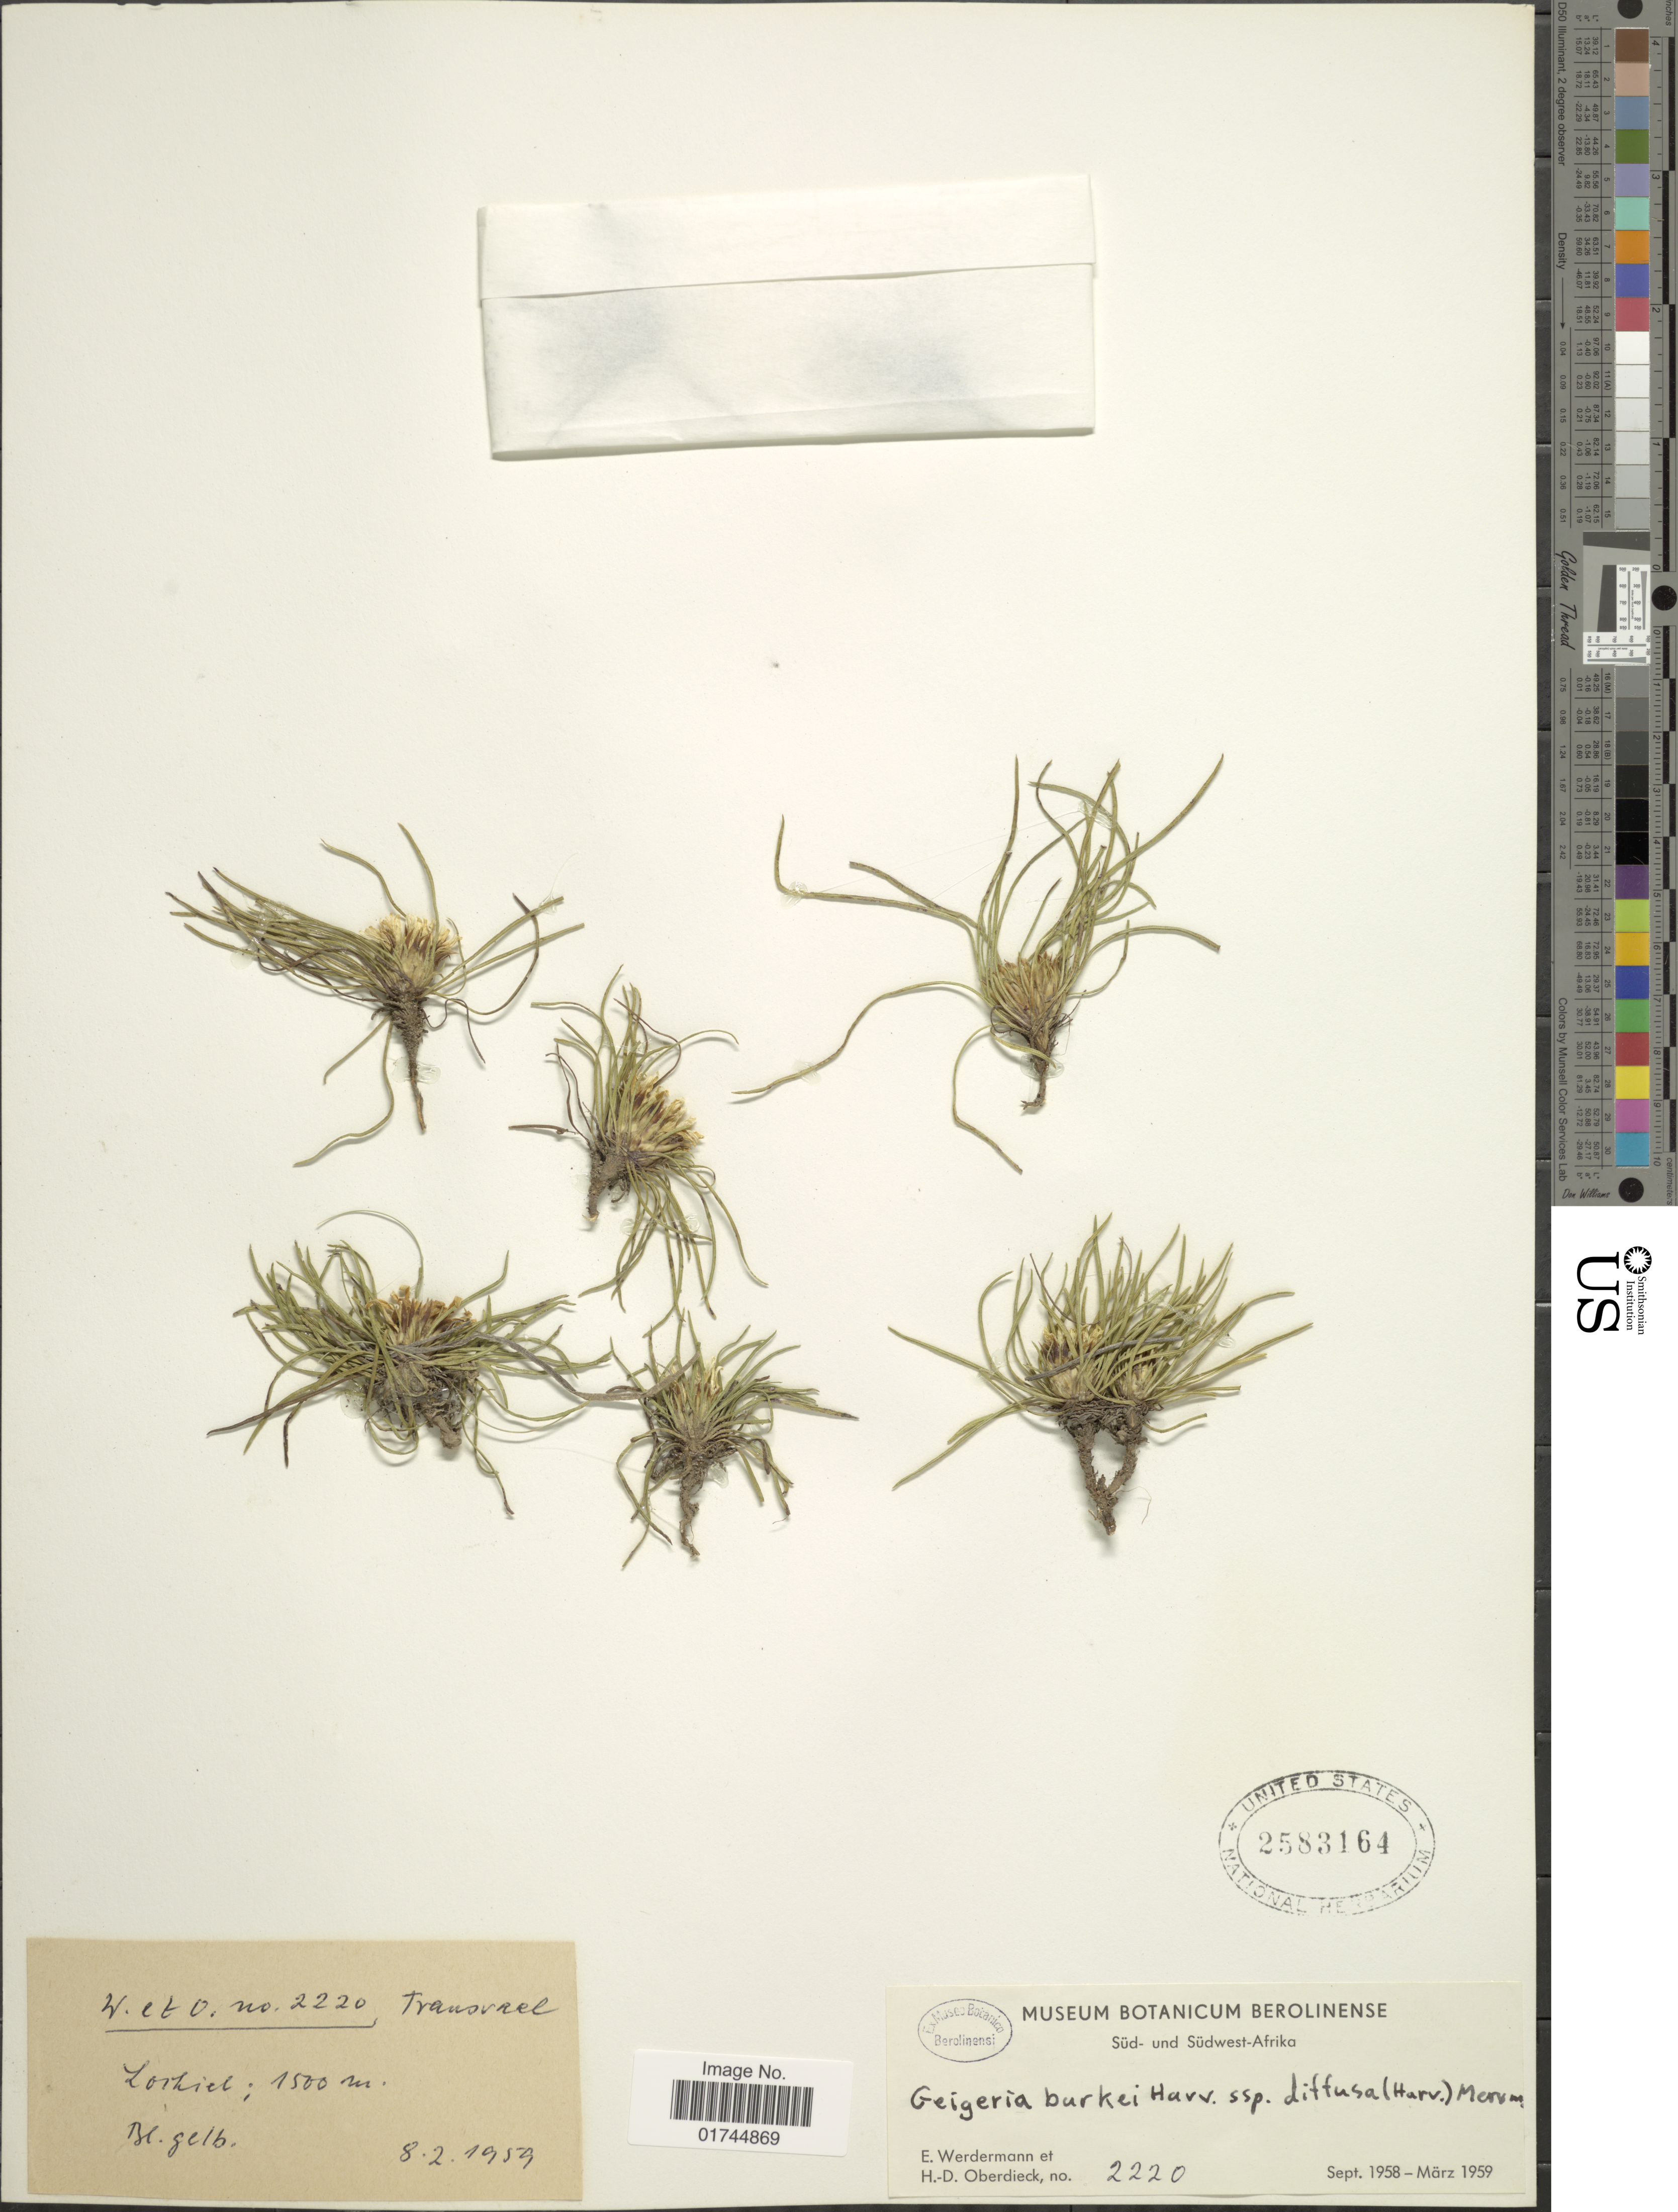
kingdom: Plantae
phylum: Tracheophyta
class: Magnoliopsida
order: Asterales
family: Asteraceae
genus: Geigeria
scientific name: Geigeria burkei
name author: Harv.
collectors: E. Werdermann & H. Oberdieck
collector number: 2220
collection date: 1959-02-08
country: South Africa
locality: Süd- und Südwest-Afrika, Transvaal, Lochiel. Süd- und Südwest-Afrika.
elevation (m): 1500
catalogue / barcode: US 2583164